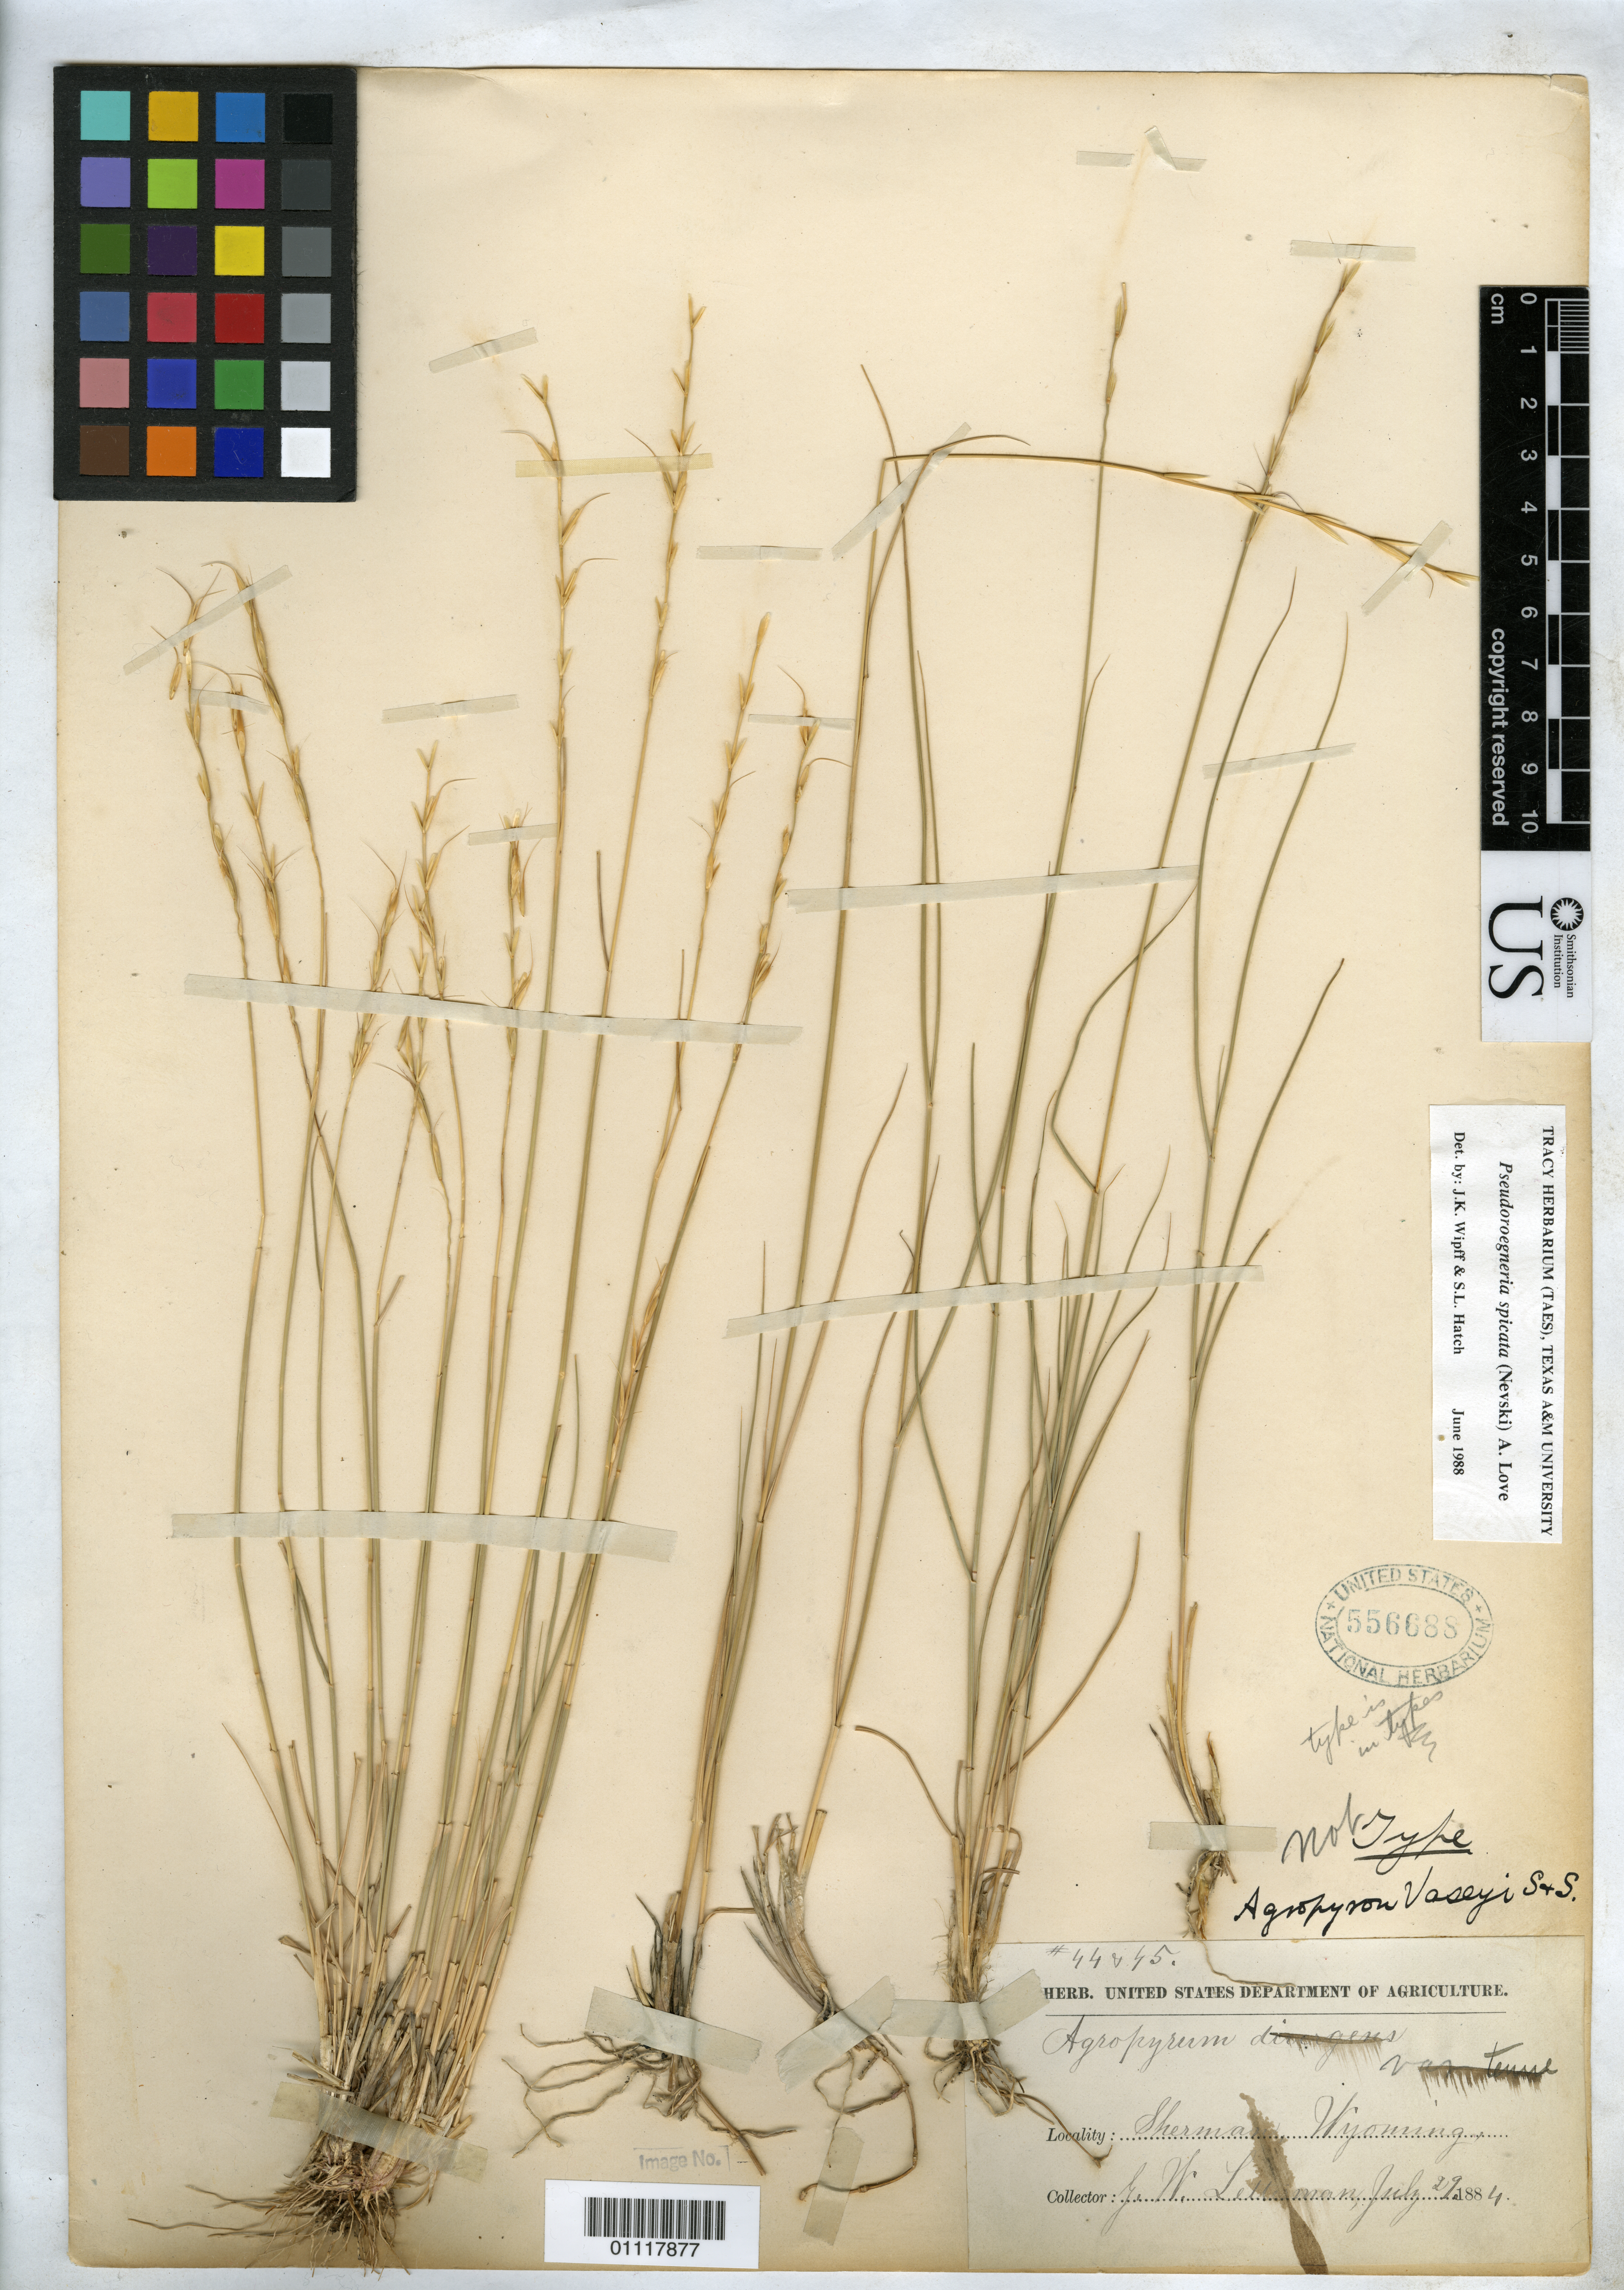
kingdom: Plantae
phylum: Tracheophyta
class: Liliopsida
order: Poales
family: Poaceae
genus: Agropyron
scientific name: Agropyron vaseyi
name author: Scribn. & J.G. Sm.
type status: Possible Syntype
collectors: G. W. Letterman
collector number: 44 & 45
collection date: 1884-07-19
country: United States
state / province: Wyoming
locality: Sherman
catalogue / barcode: US 556688